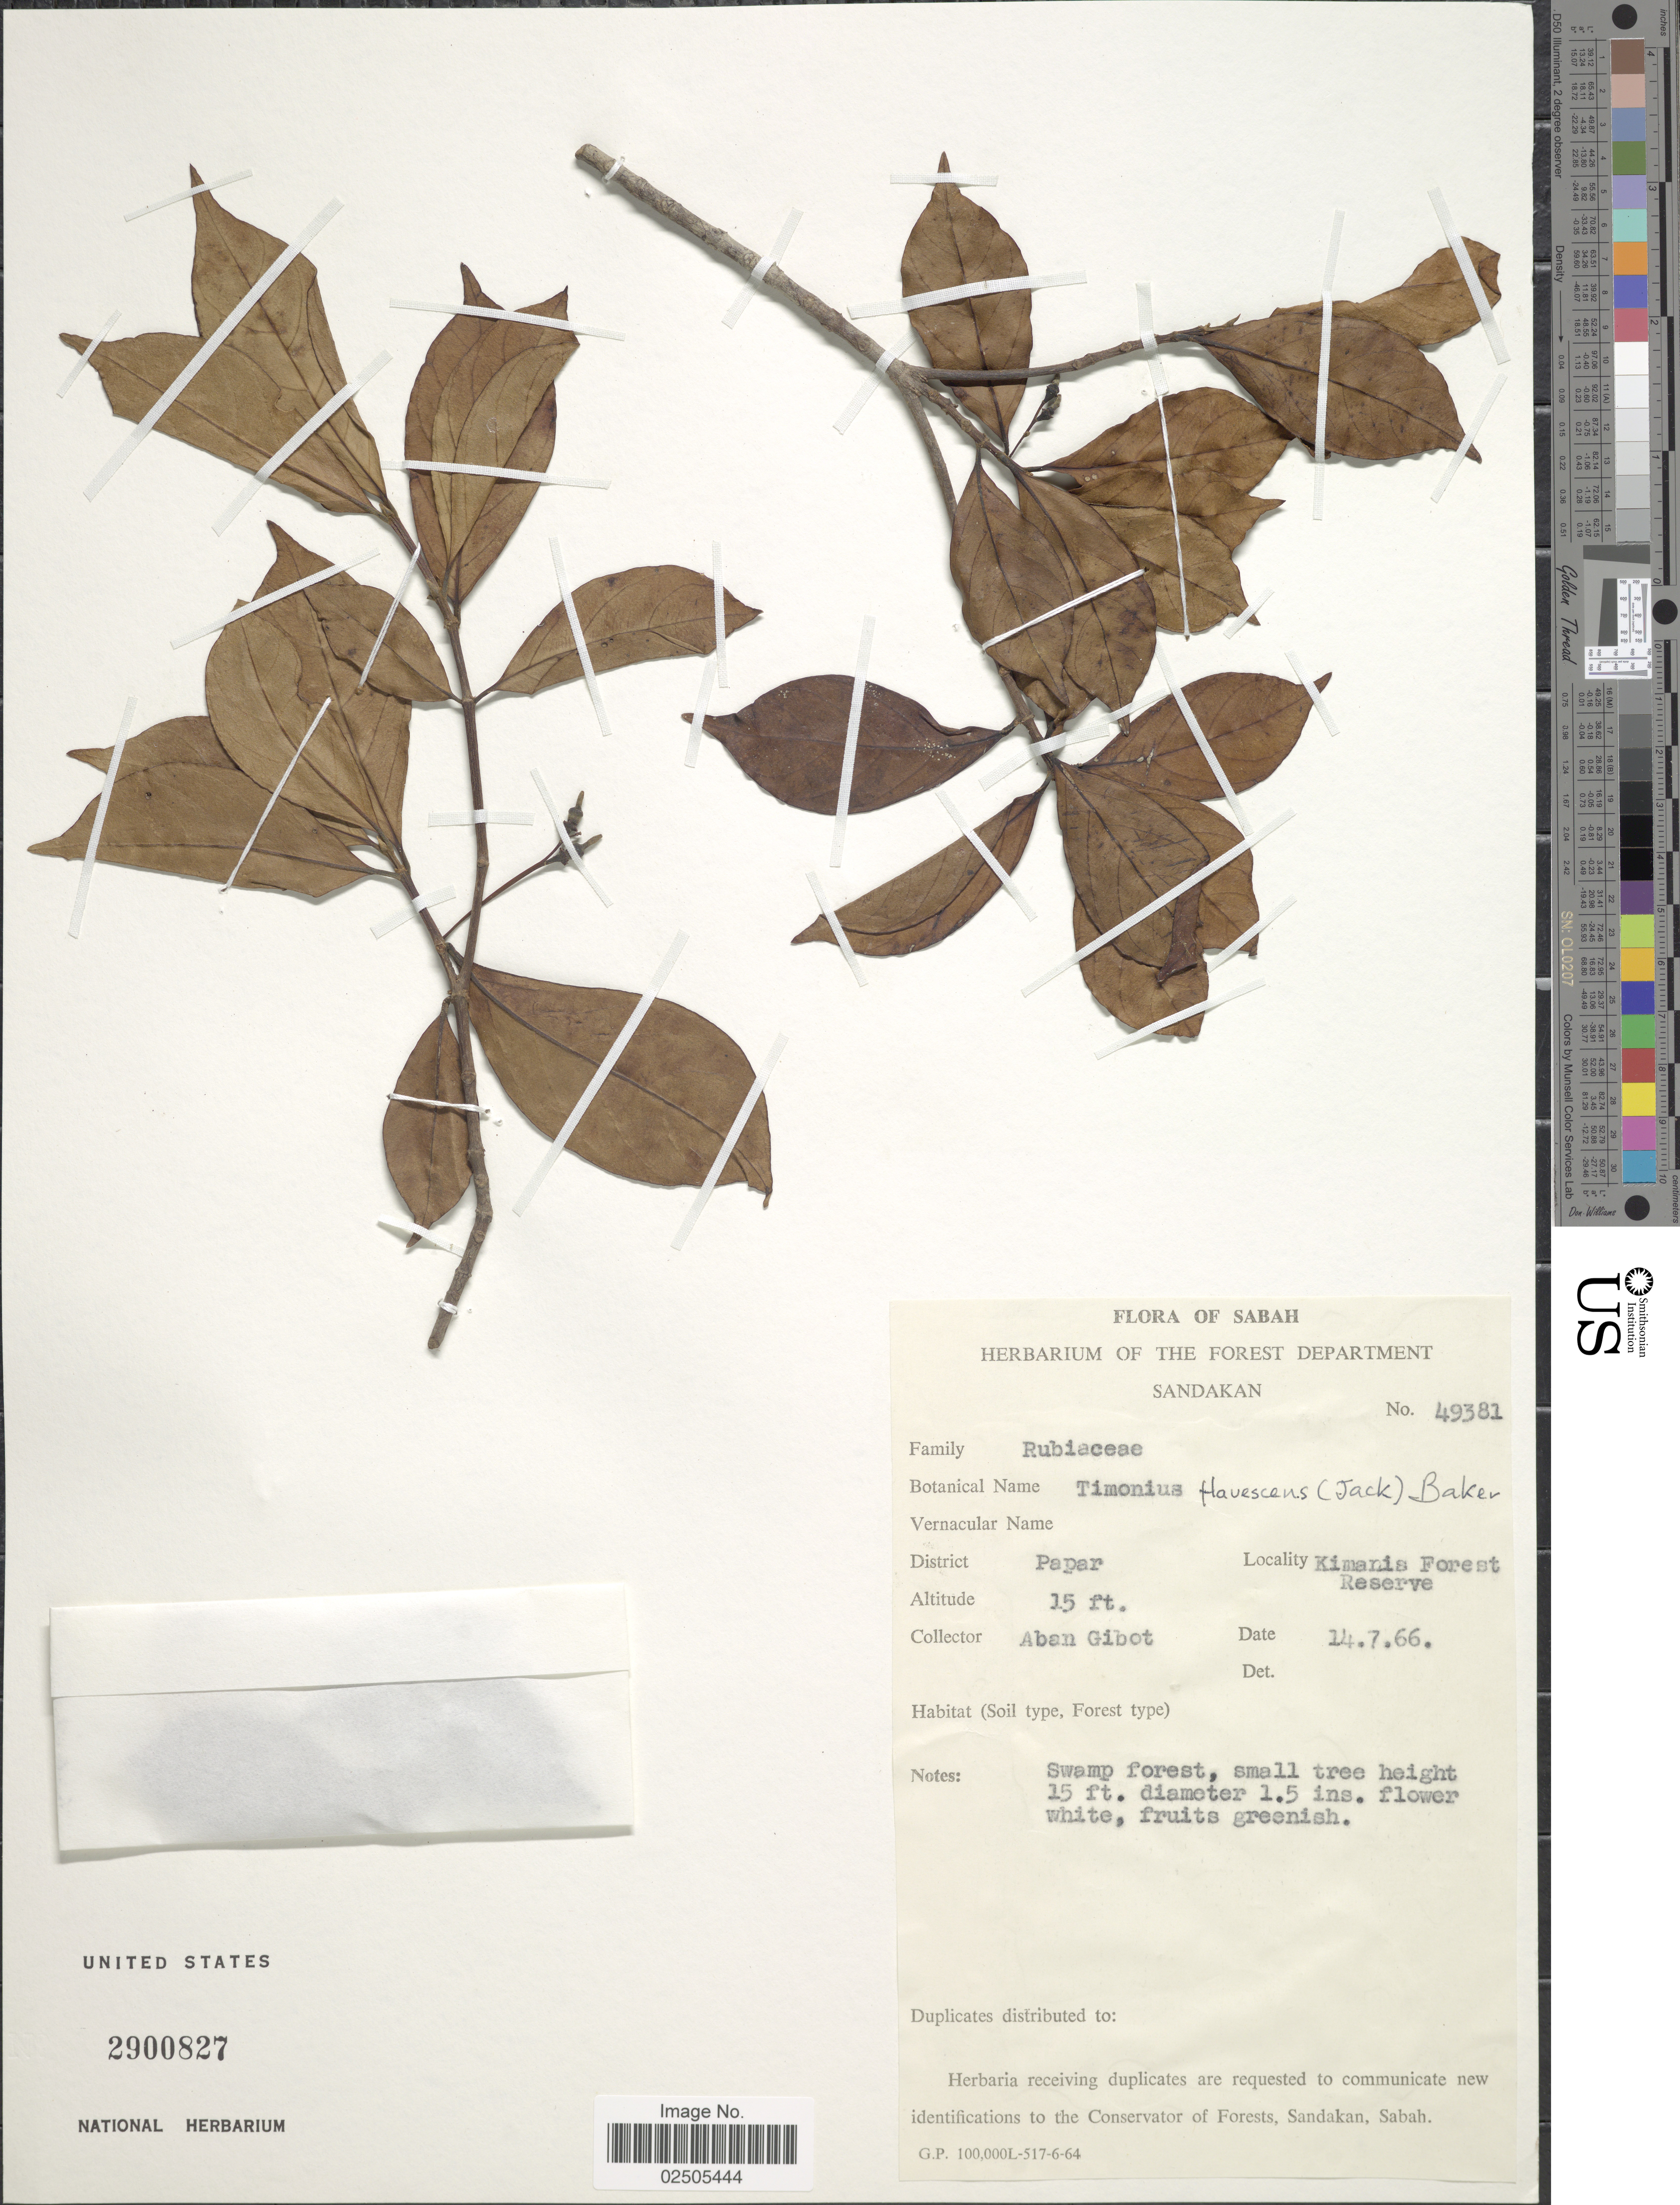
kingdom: Plantae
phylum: Tracheophyta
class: Magnoliopsida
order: Gentianales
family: Rubiaceae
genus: Timonius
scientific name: Timonius flavescens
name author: (Jack) Baker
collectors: A. Gibot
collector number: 49381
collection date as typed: Transcribed d/m/y: 14/7/66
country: Malaysia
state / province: Sabah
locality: District Papar, Kimanis Forest Reserve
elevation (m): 5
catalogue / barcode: US 2900827